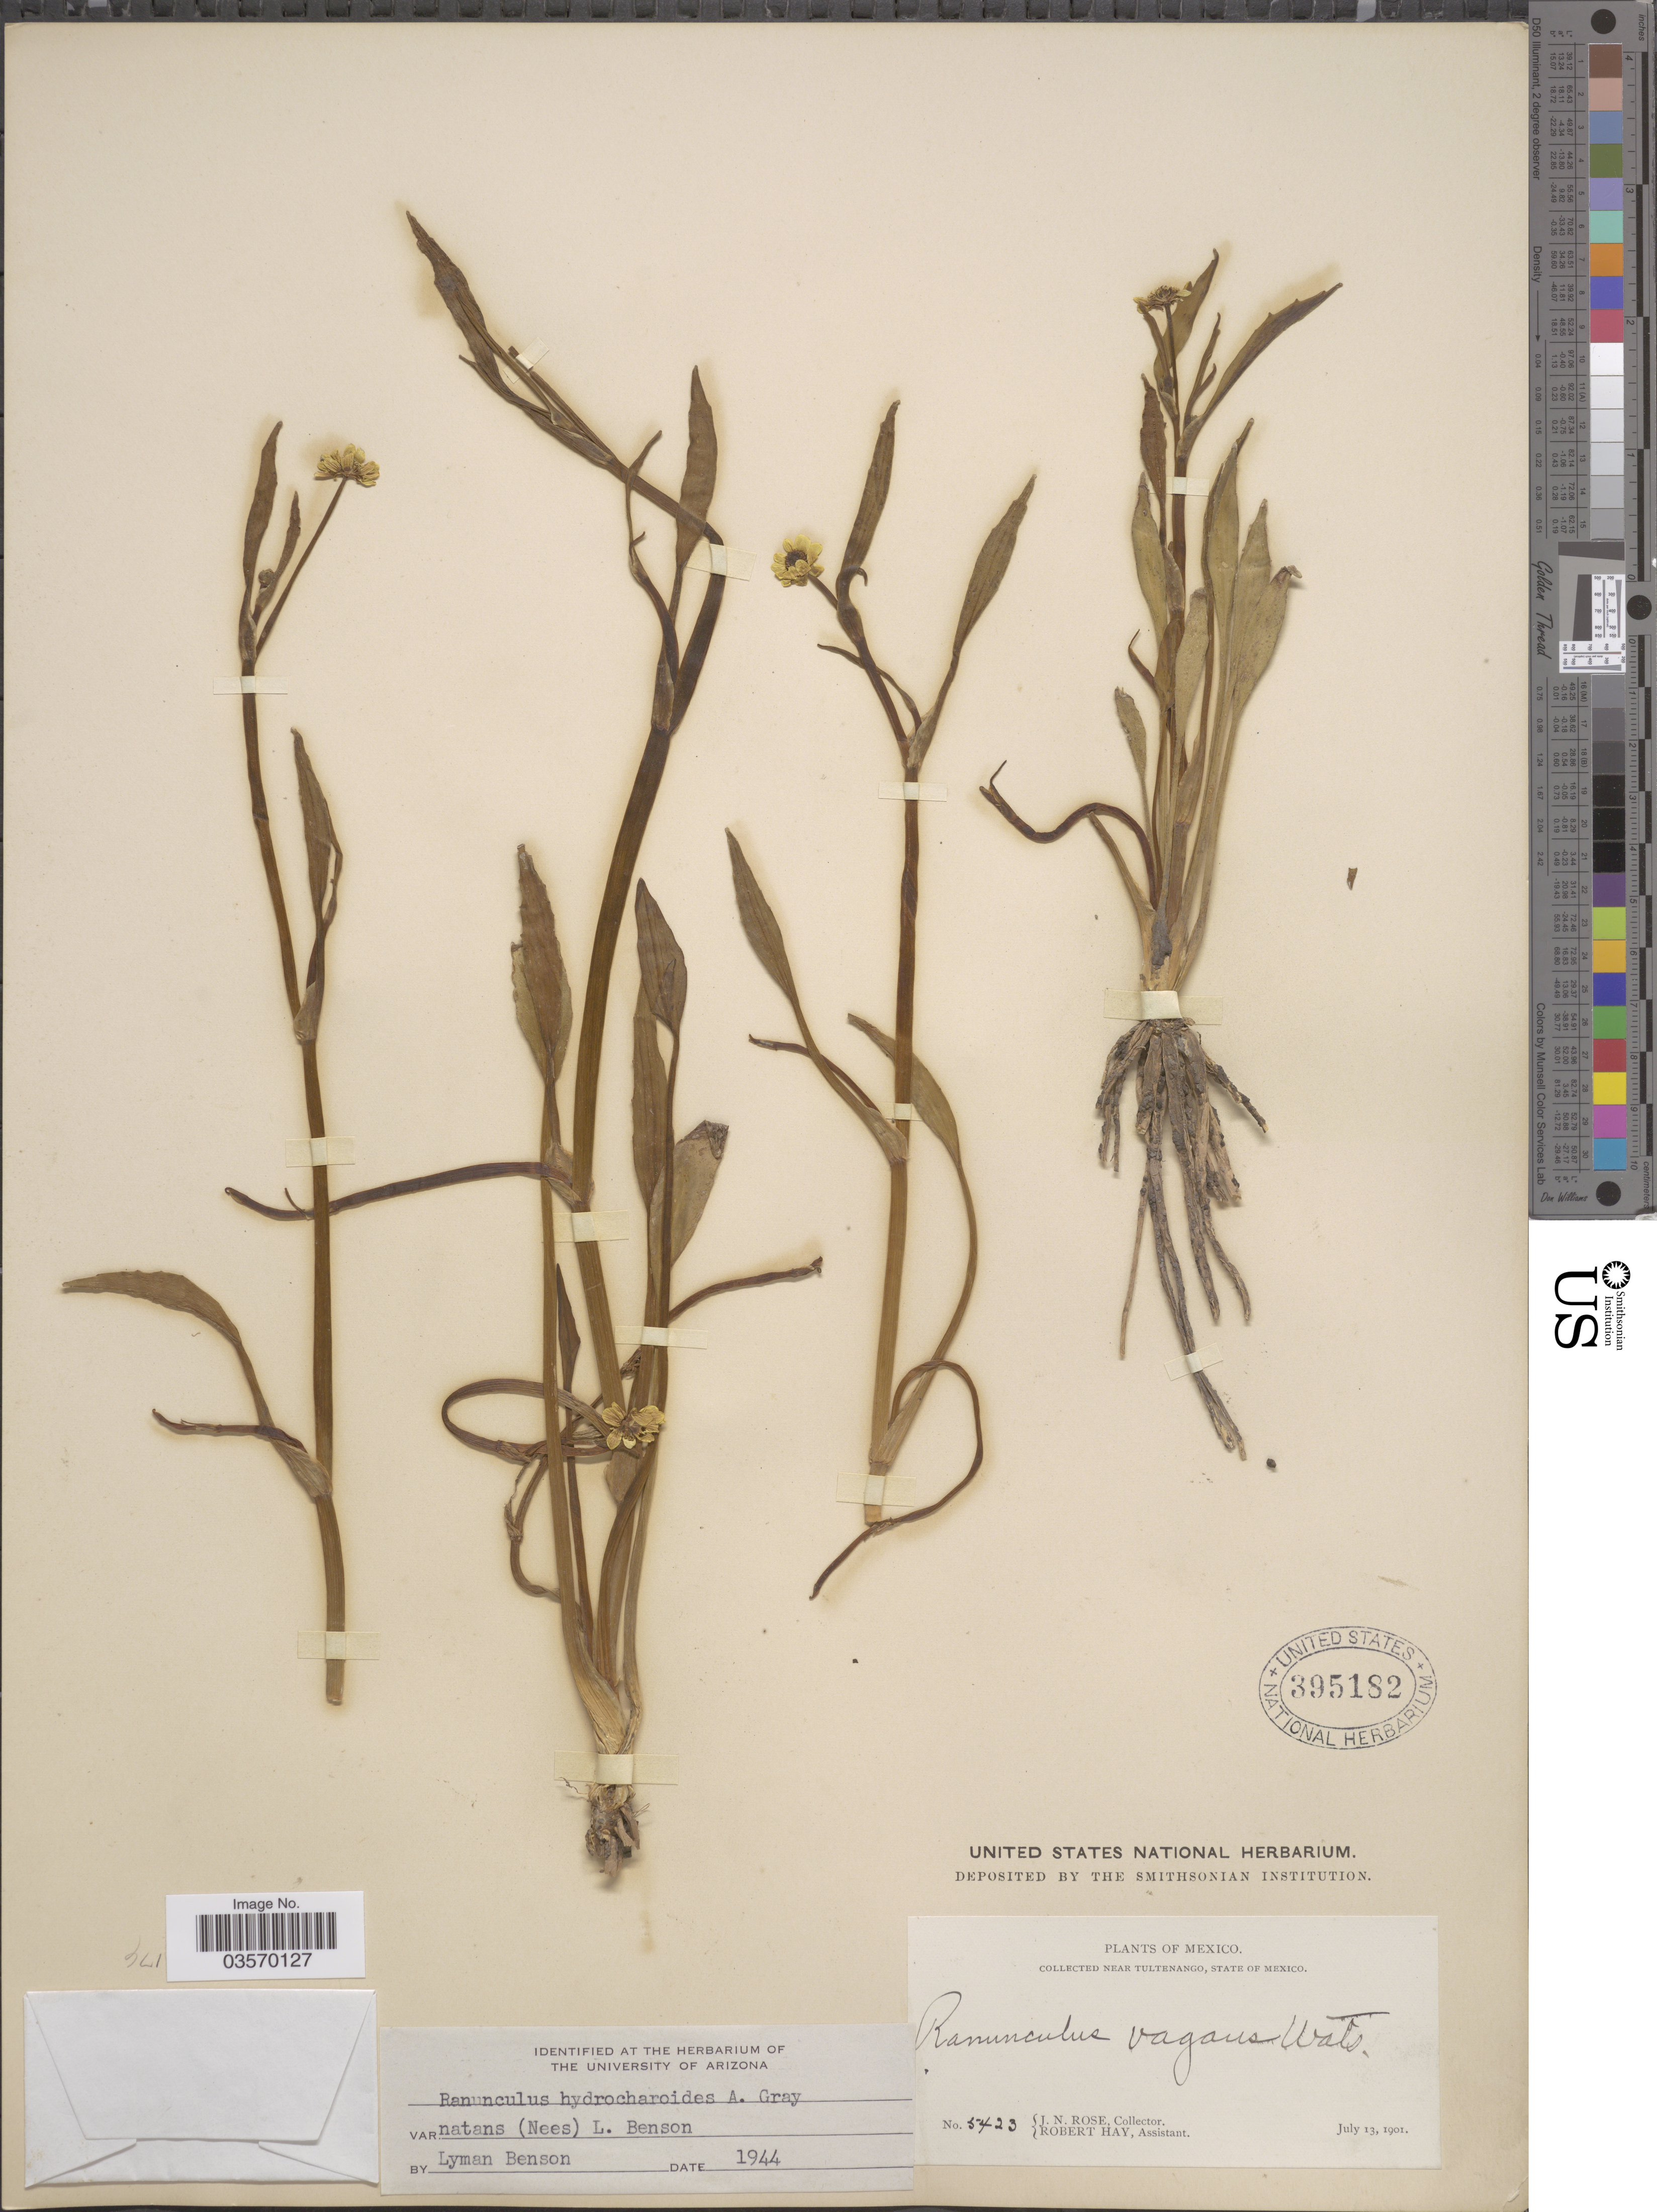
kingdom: Plantae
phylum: Tracheophyta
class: Magnoliopsida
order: Ranunculales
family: Ranunculaceae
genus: Ranunculus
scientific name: Ranunculus hydrocharoides var. natans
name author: L.D. Benson ex Standl. & Steyerm.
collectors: J. N. Rose & R. Hay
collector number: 5423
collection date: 1901-07-13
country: Mexico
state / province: México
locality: Near Tultenango.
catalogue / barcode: US 395182